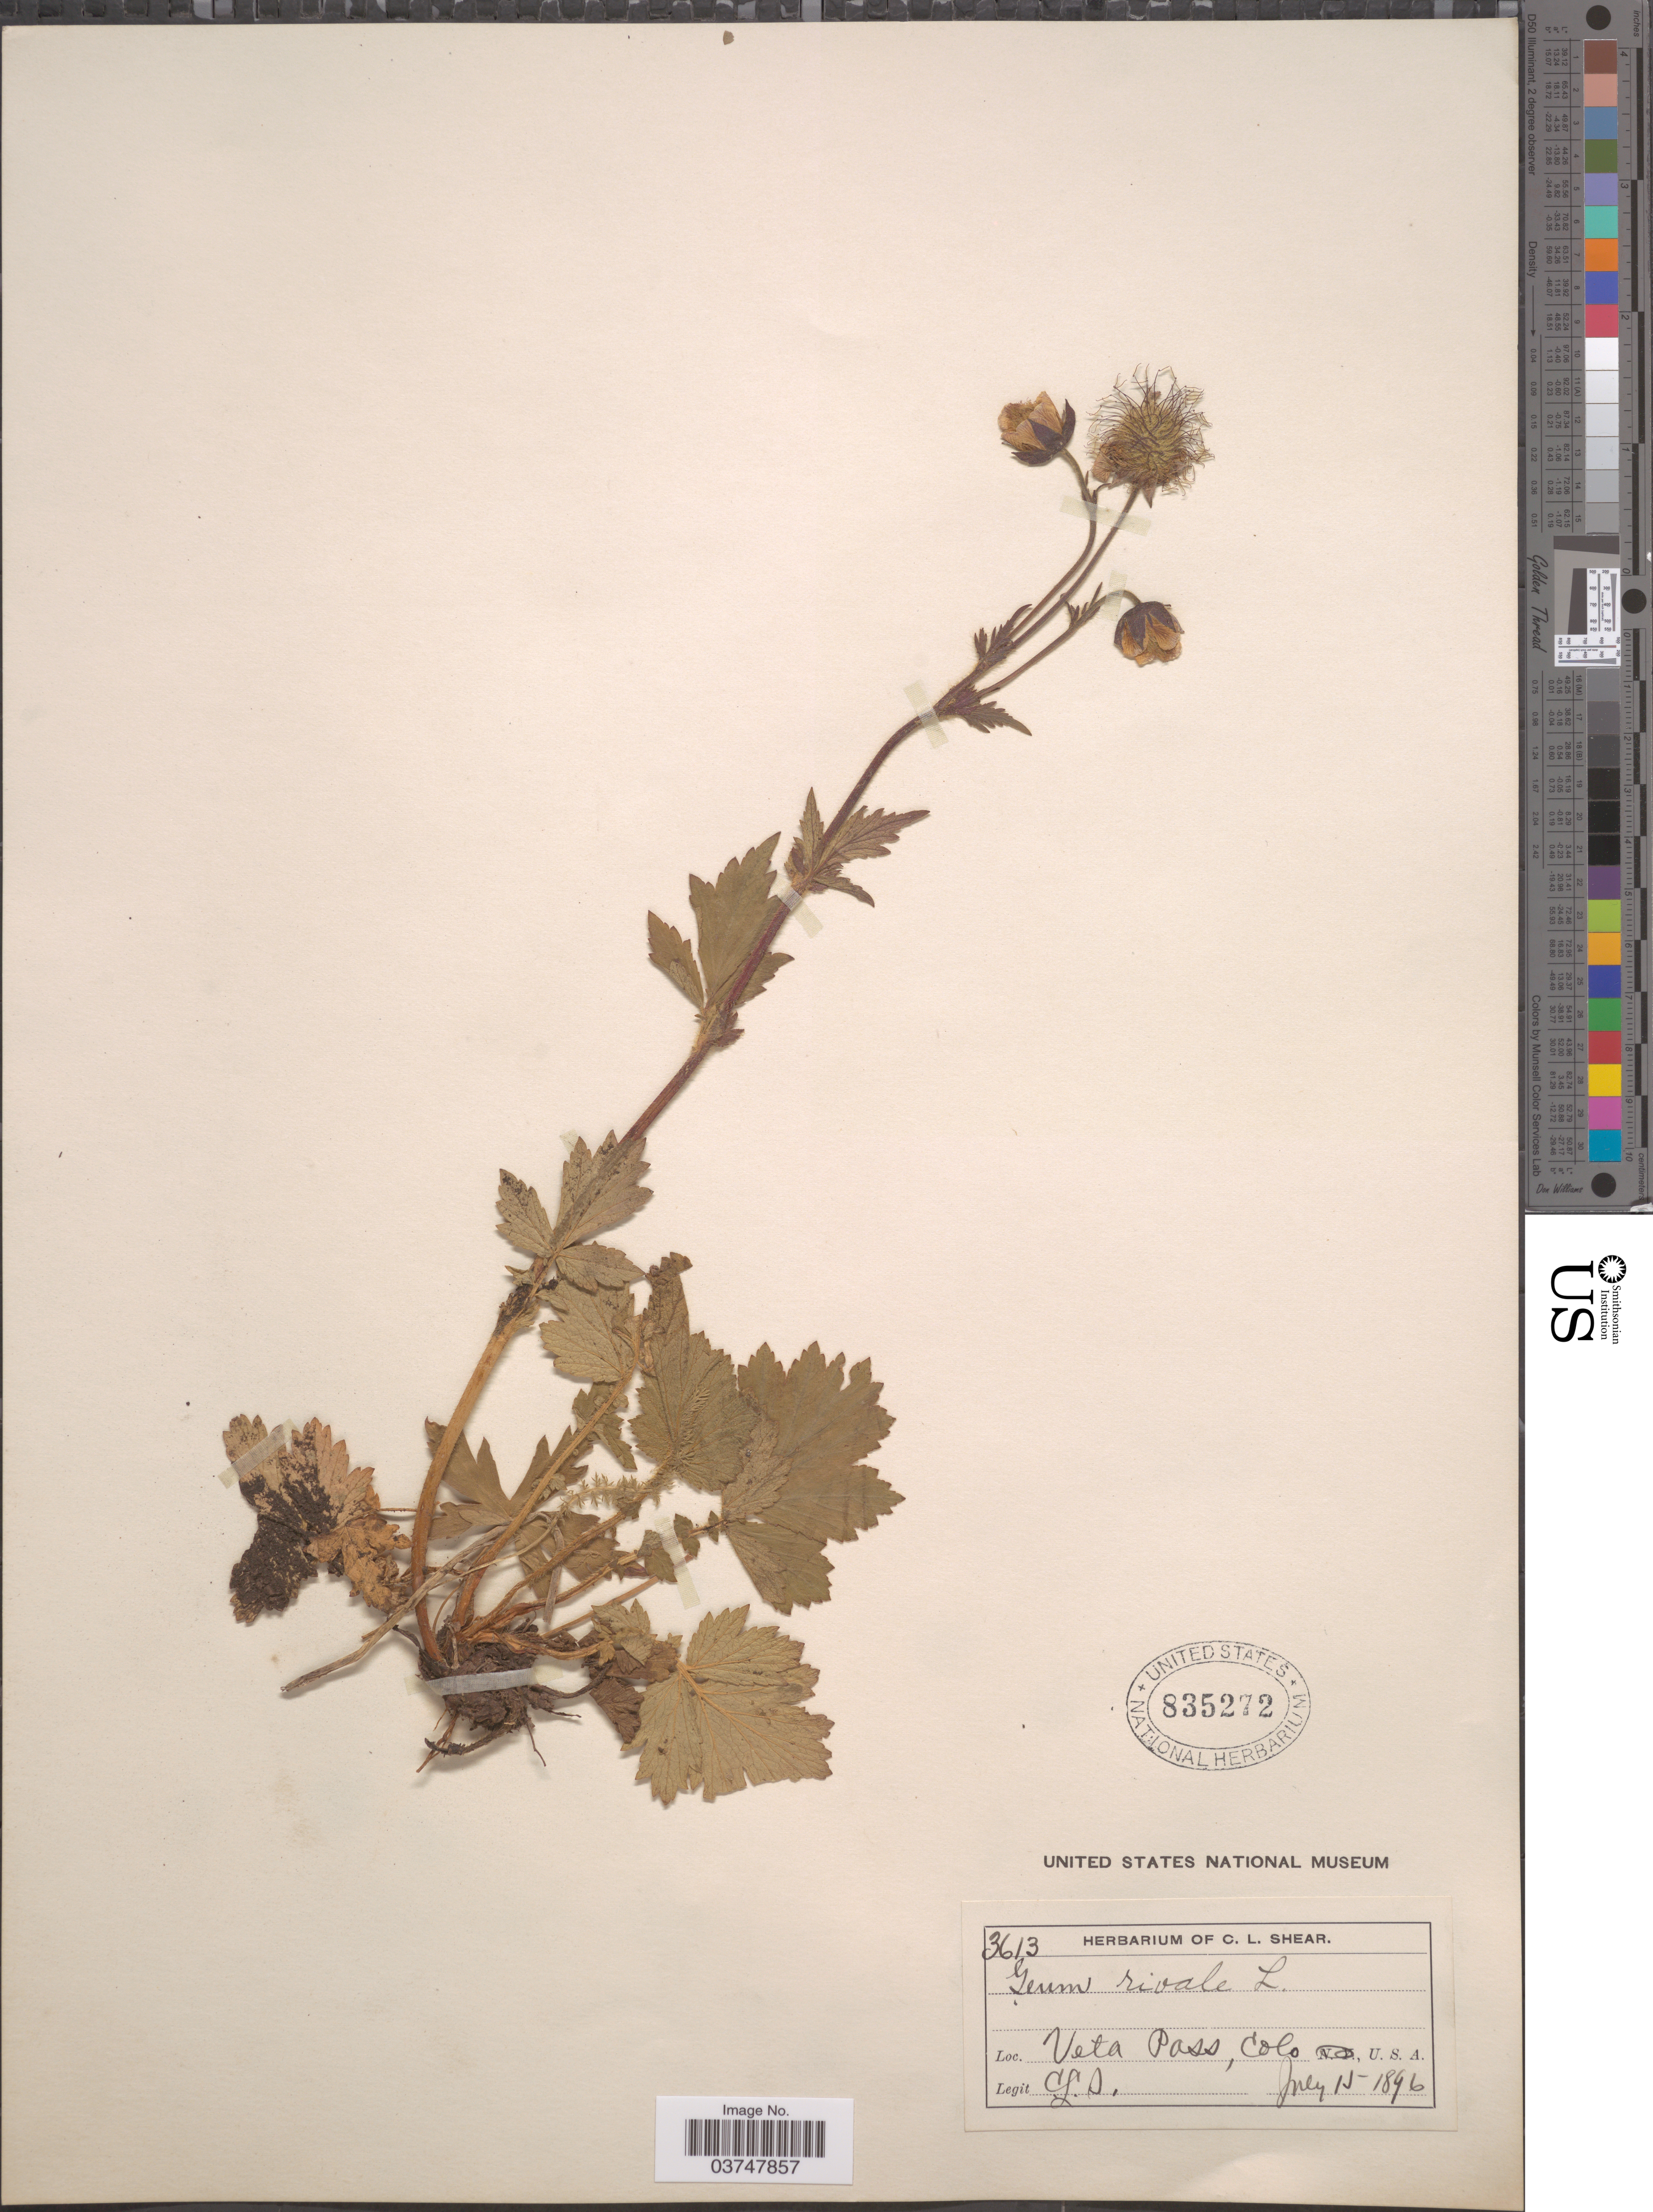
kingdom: Plantae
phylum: Tracheophyta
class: Magnoliopsida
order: Rosales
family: Rosaceae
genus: Geum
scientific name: Geum rivale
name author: L.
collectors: C. L. Shear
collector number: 3613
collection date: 1896-07-15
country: United States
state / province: Colorado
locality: Veta Pass.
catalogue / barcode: US 835272